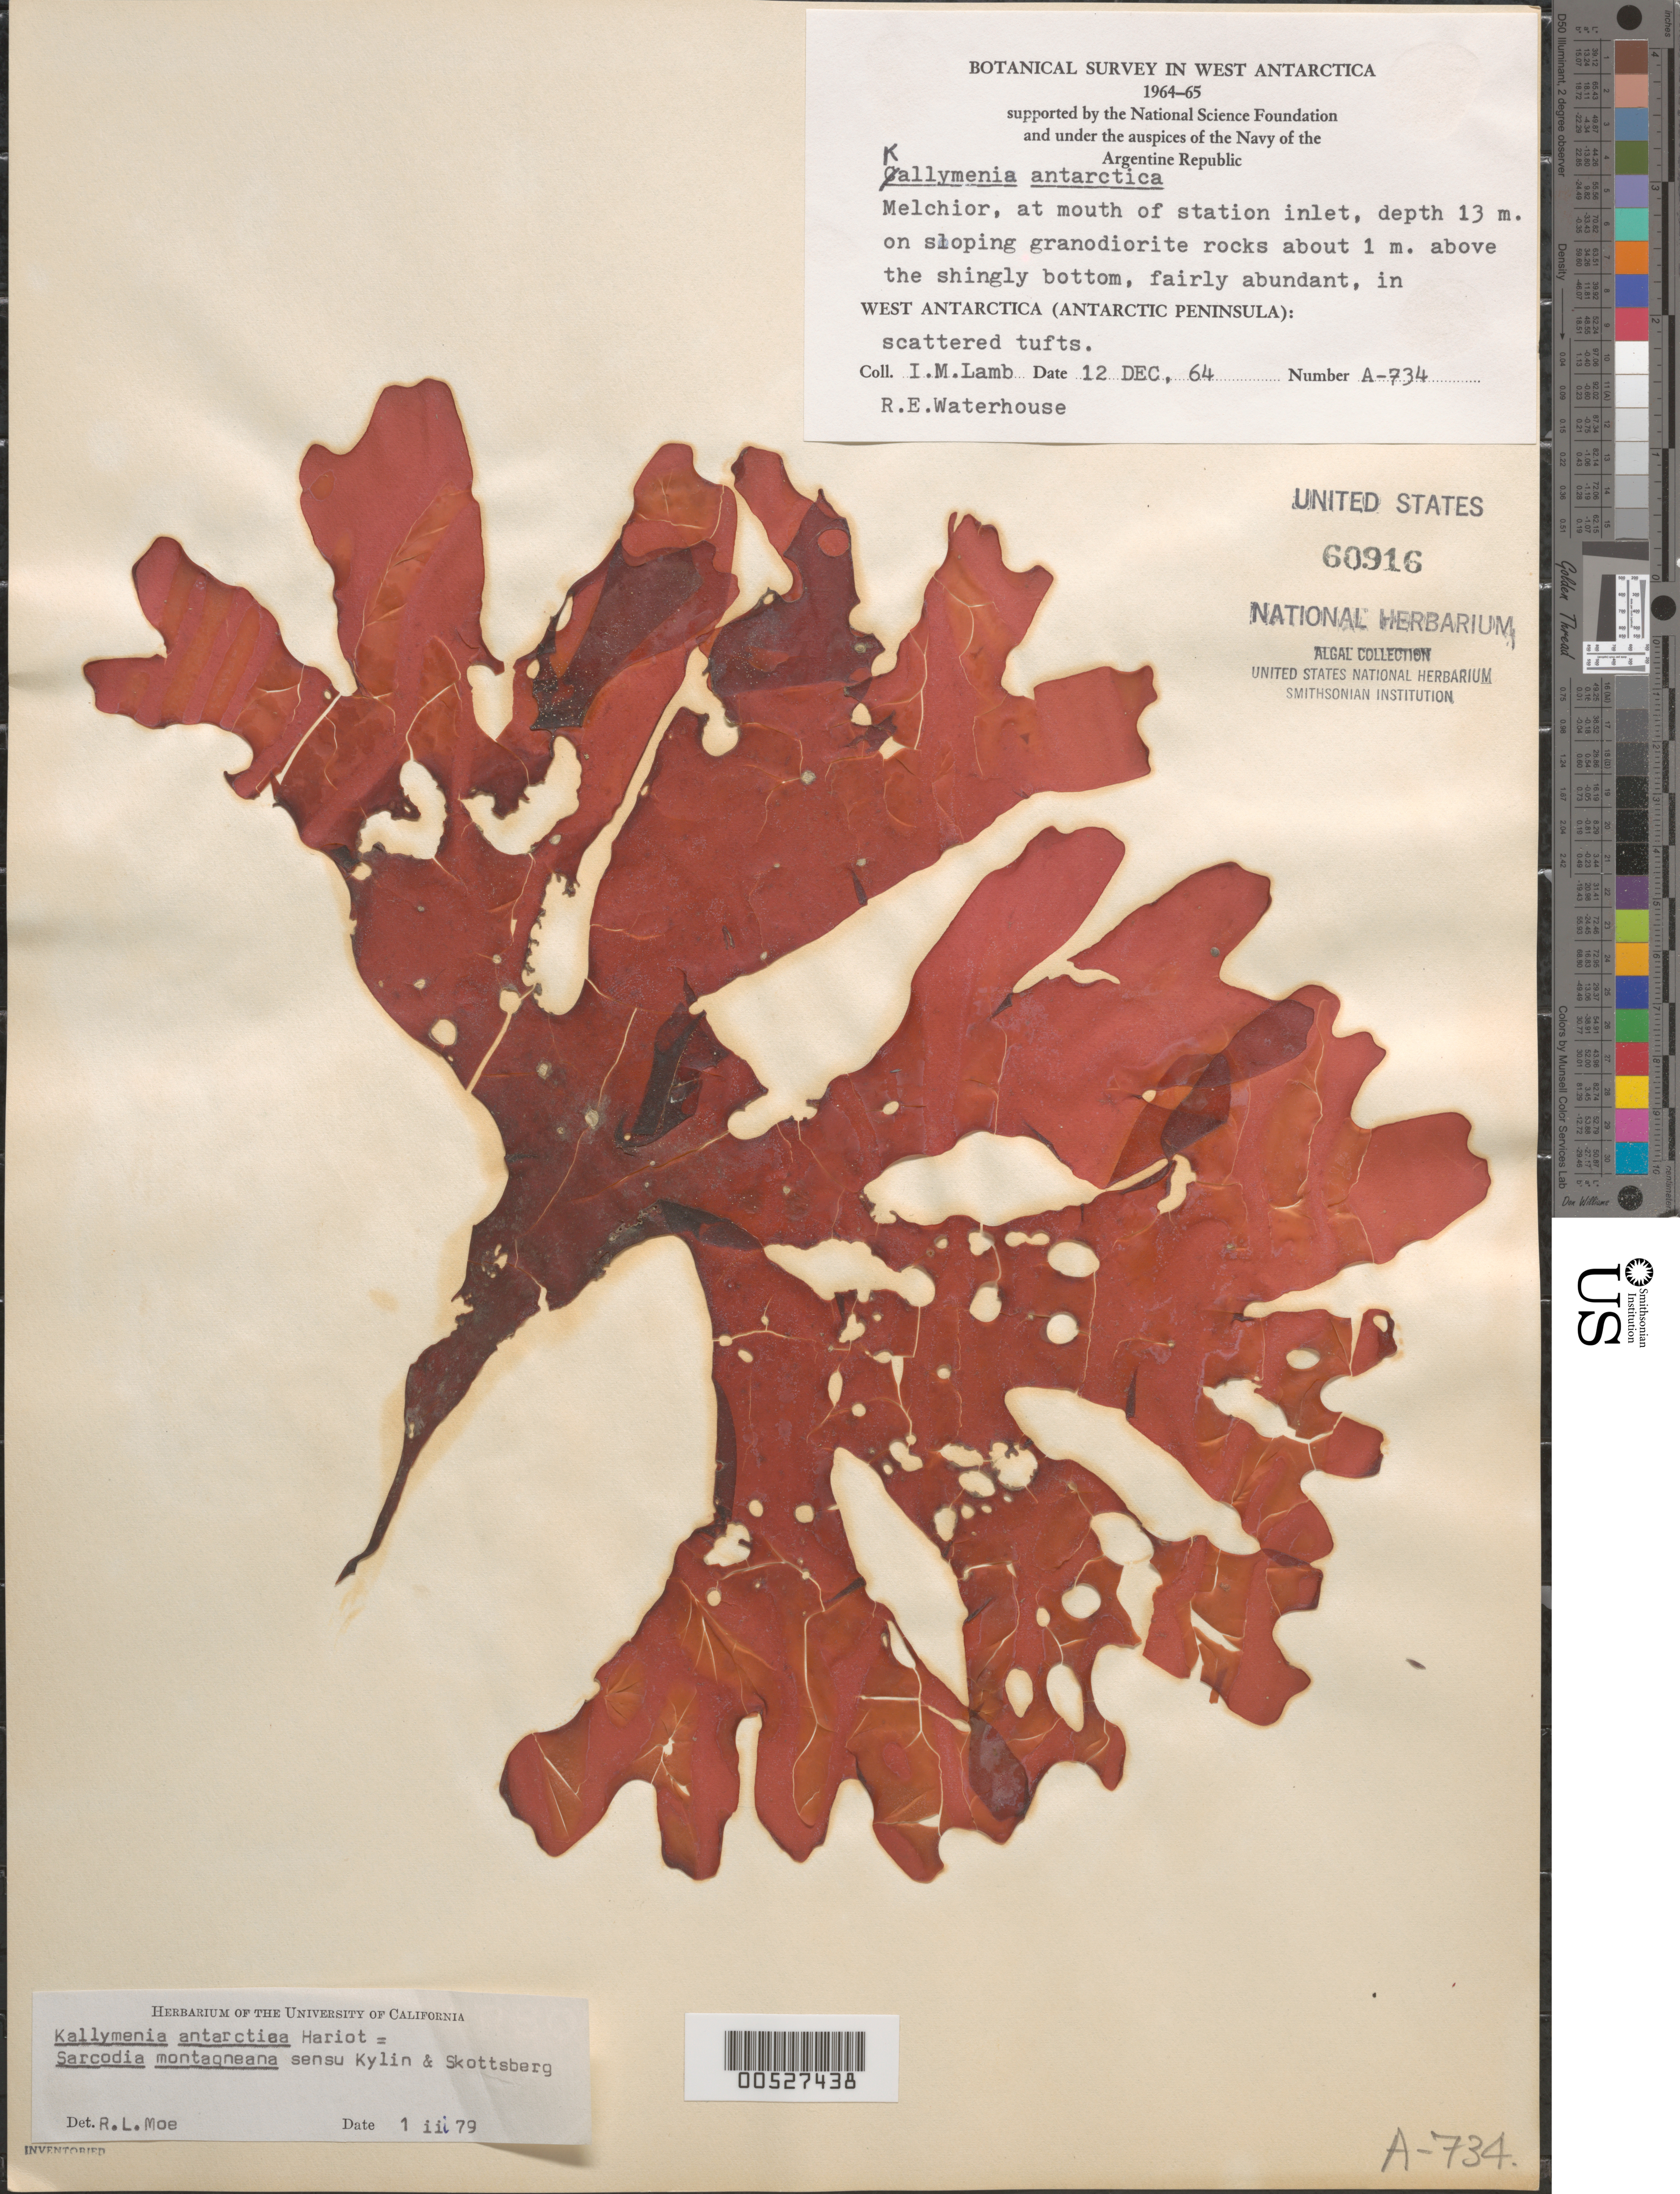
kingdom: Plantae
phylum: Rhodophyta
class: Florideophyceae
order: Gigartinales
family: Sarcodiaceae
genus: Sarcodia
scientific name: Sarcodia montagneana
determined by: Moe, R. L.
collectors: I. M. Lamb & R. Waterhouse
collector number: A-734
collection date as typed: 12 Dec 1964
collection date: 1964-12-12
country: Antarctica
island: Gamma Island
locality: Station Inlet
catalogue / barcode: US 60916